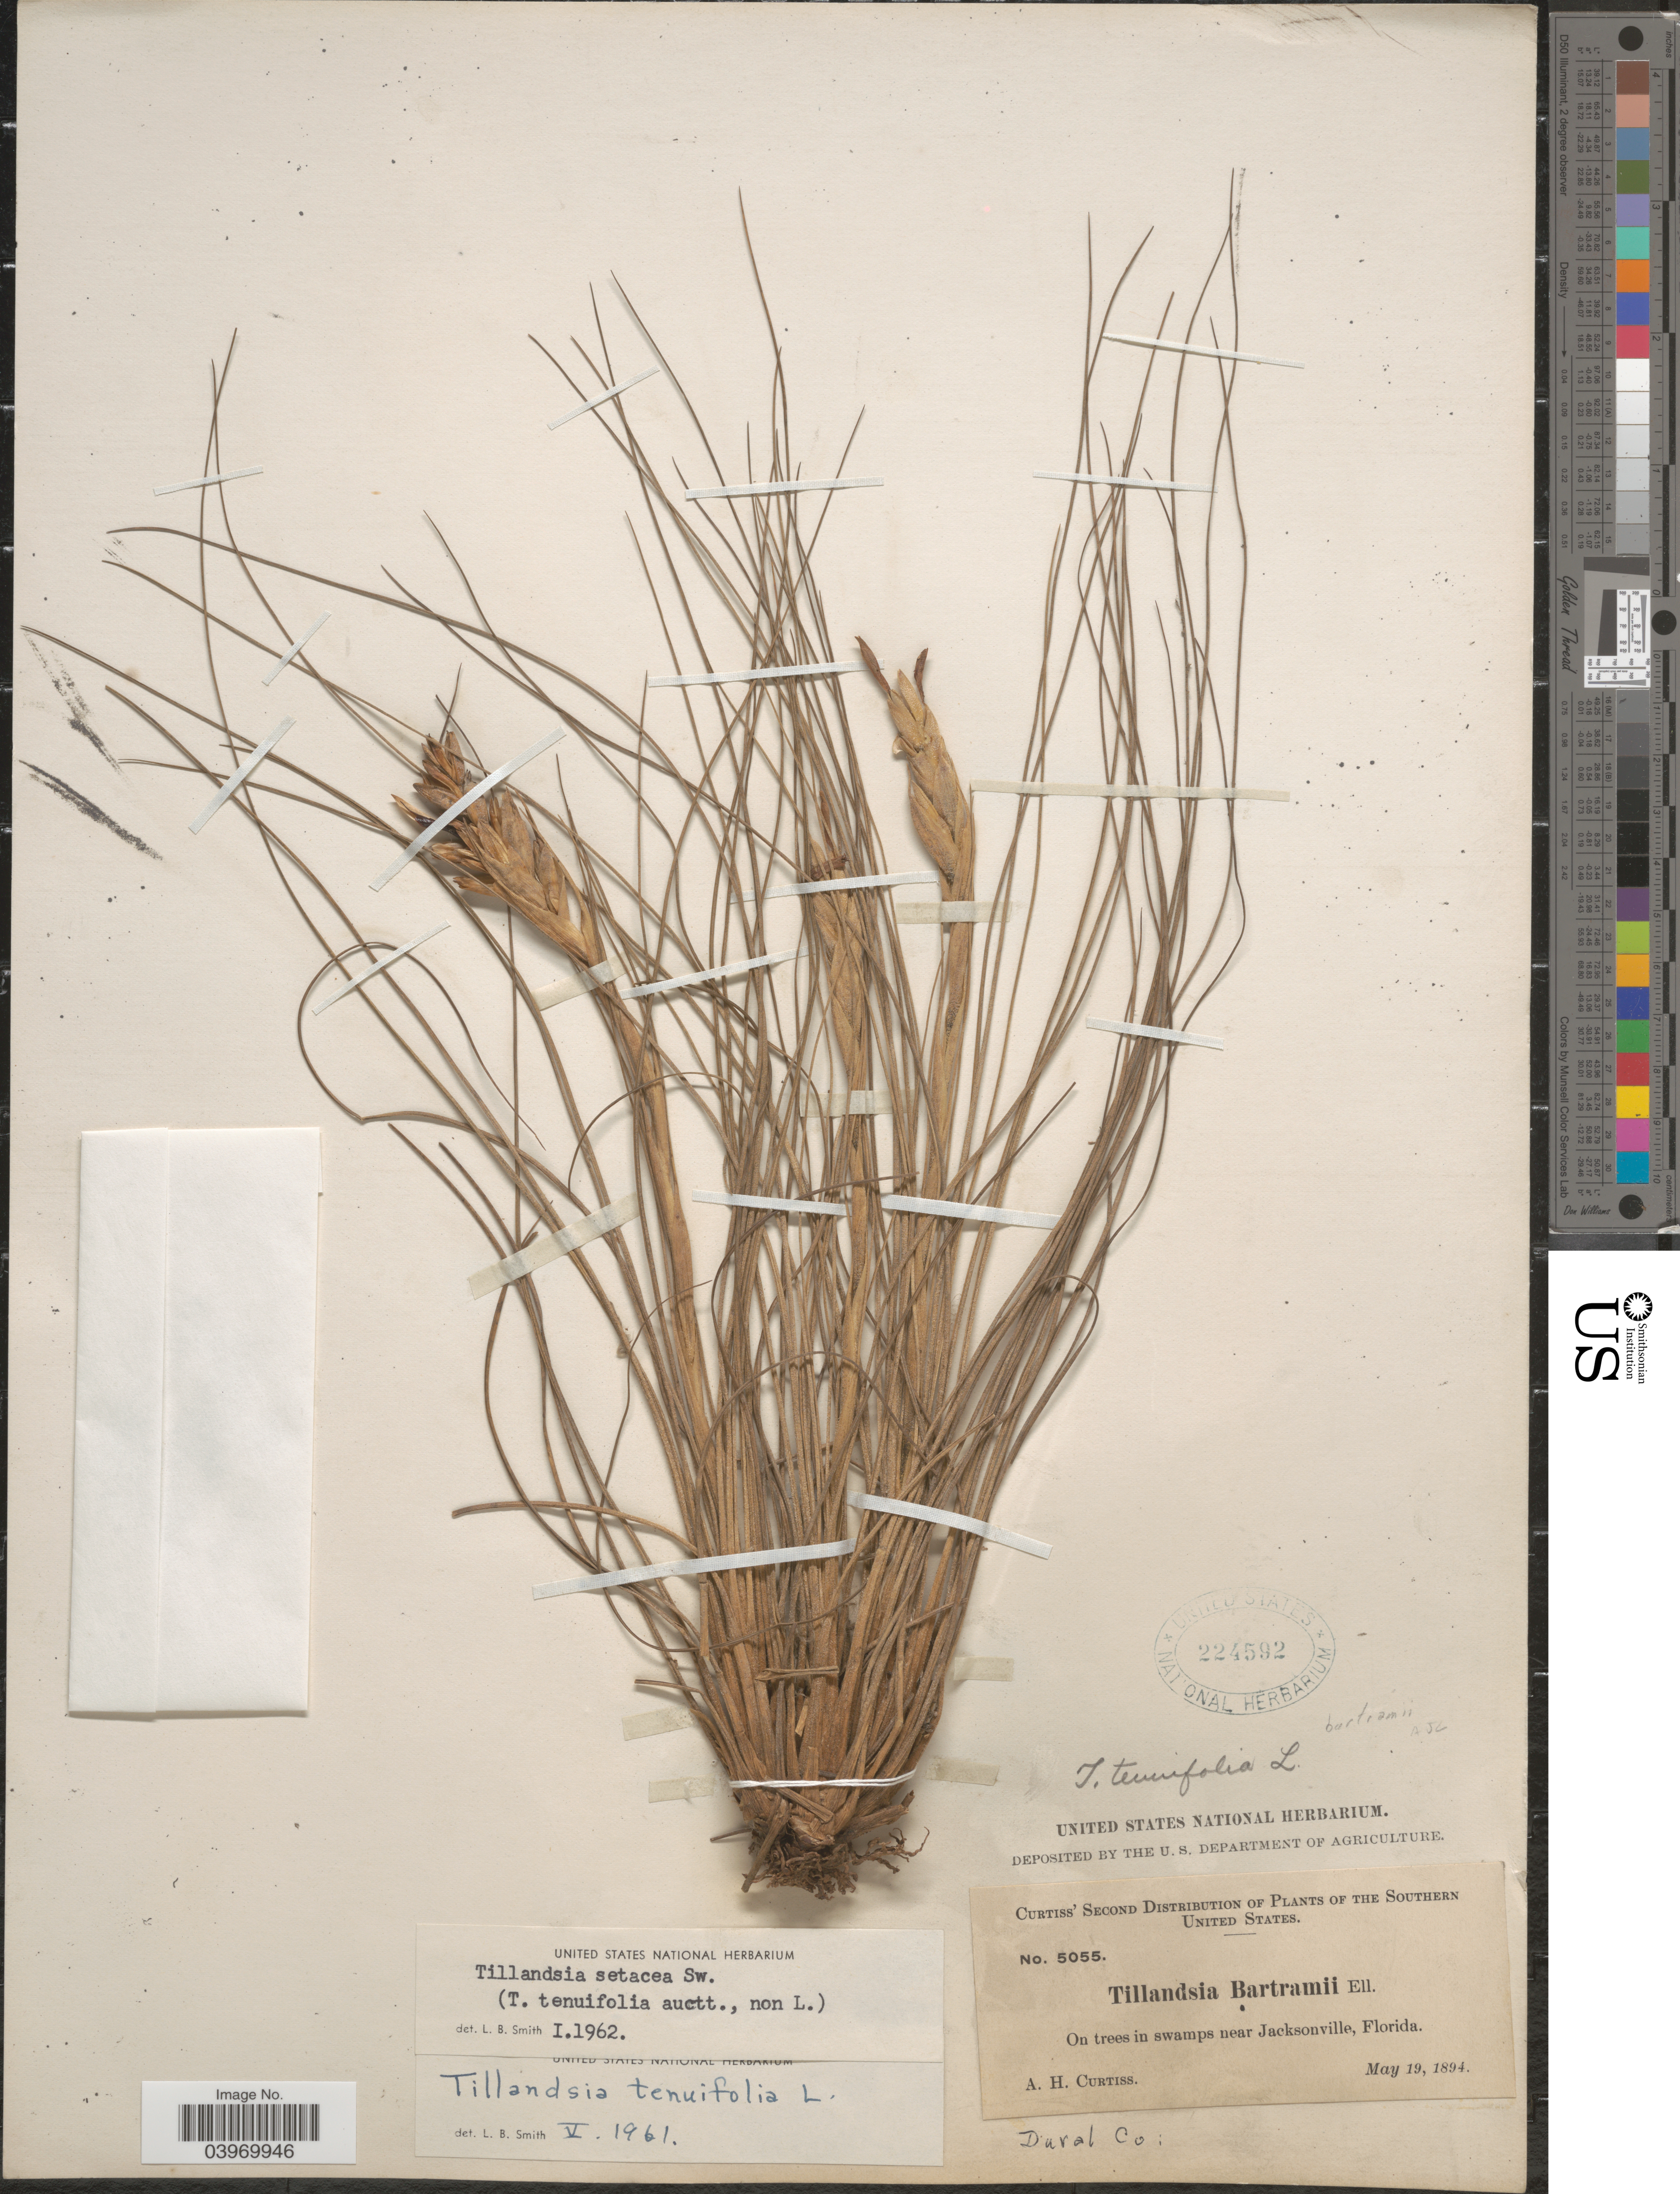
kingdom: Plantae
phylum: Tracheophyta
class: Liliopsida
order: Poales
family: Bromeliaceae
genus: Tillandsia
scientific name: Tillandsia setacea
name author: Sw.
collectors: A. H. Curtiss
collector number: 5055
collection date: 1894-05-19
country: United States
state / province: Florida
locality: The Southern United States. On trees in swamps near Jacksonville. Duval Co.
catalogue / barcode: US 224592